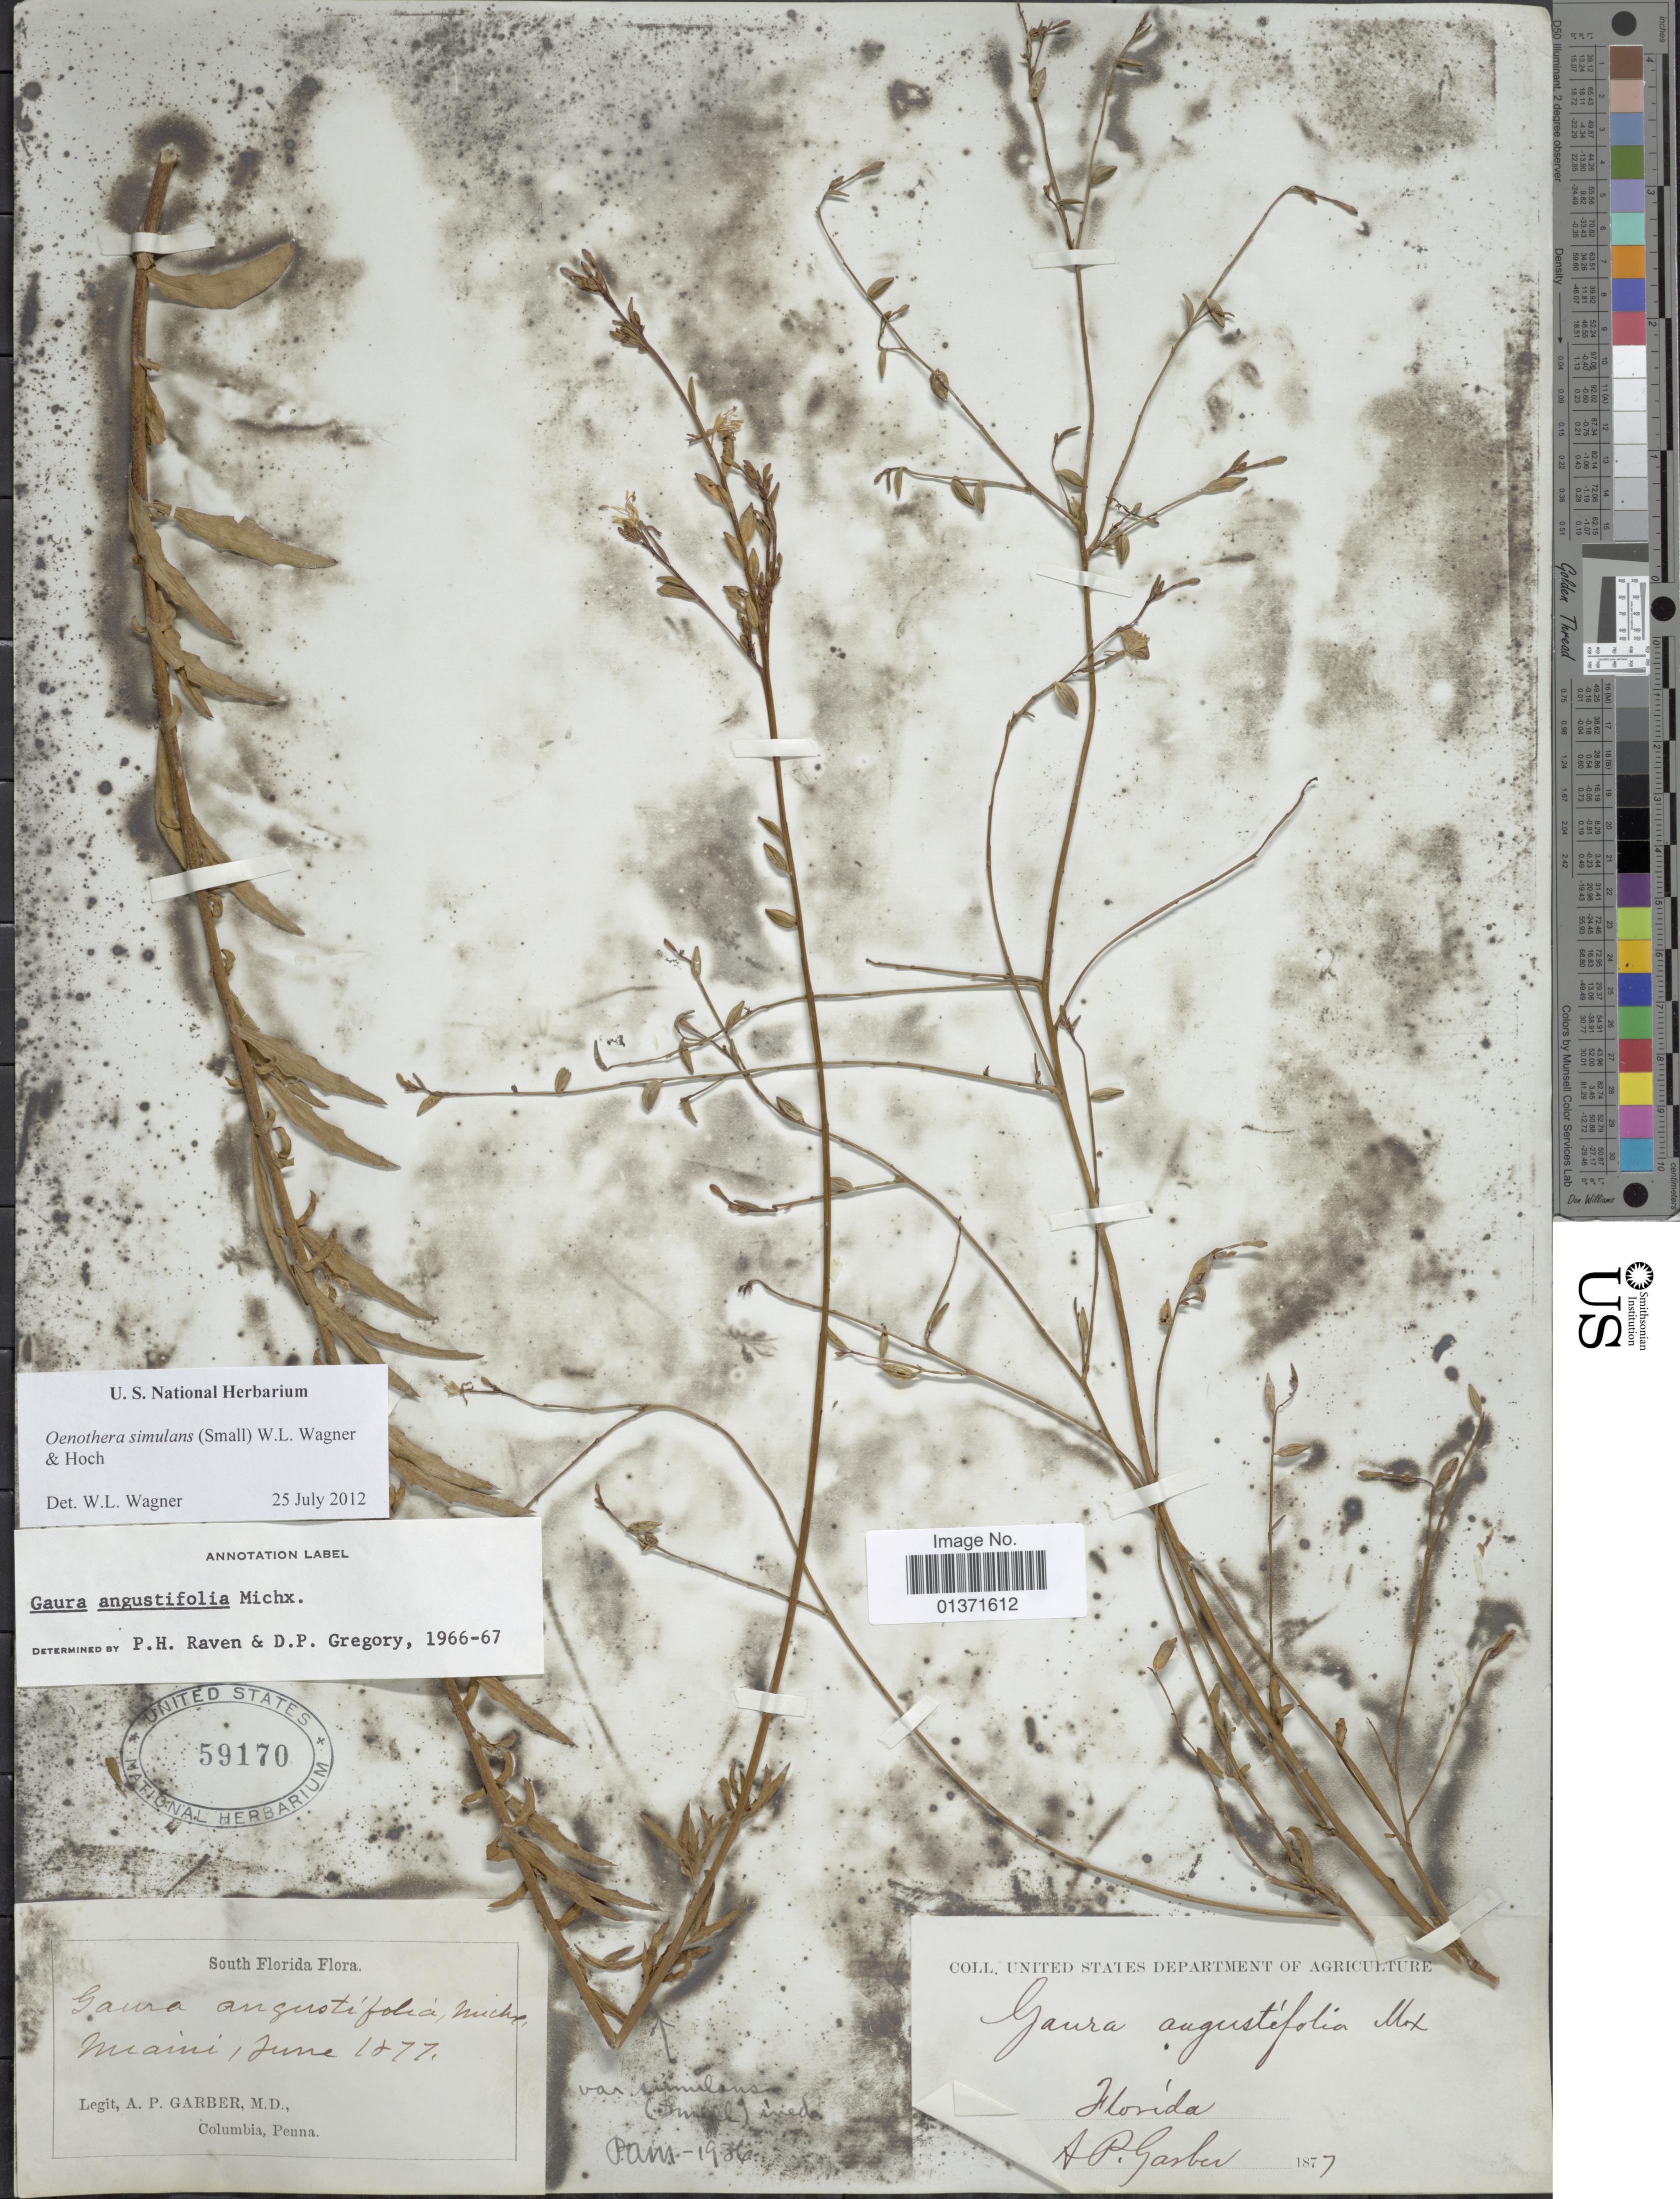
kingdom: Plantae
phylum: Tracheophyta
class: Magnoliopsida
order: Myrtales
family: Onagraceae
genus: Oenothera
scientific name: Oenothera simulans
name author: Michx.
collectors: A. P. Garber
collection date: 1877-06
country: United States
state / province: Florida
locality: South Florida, Miami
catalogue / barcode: US 59170